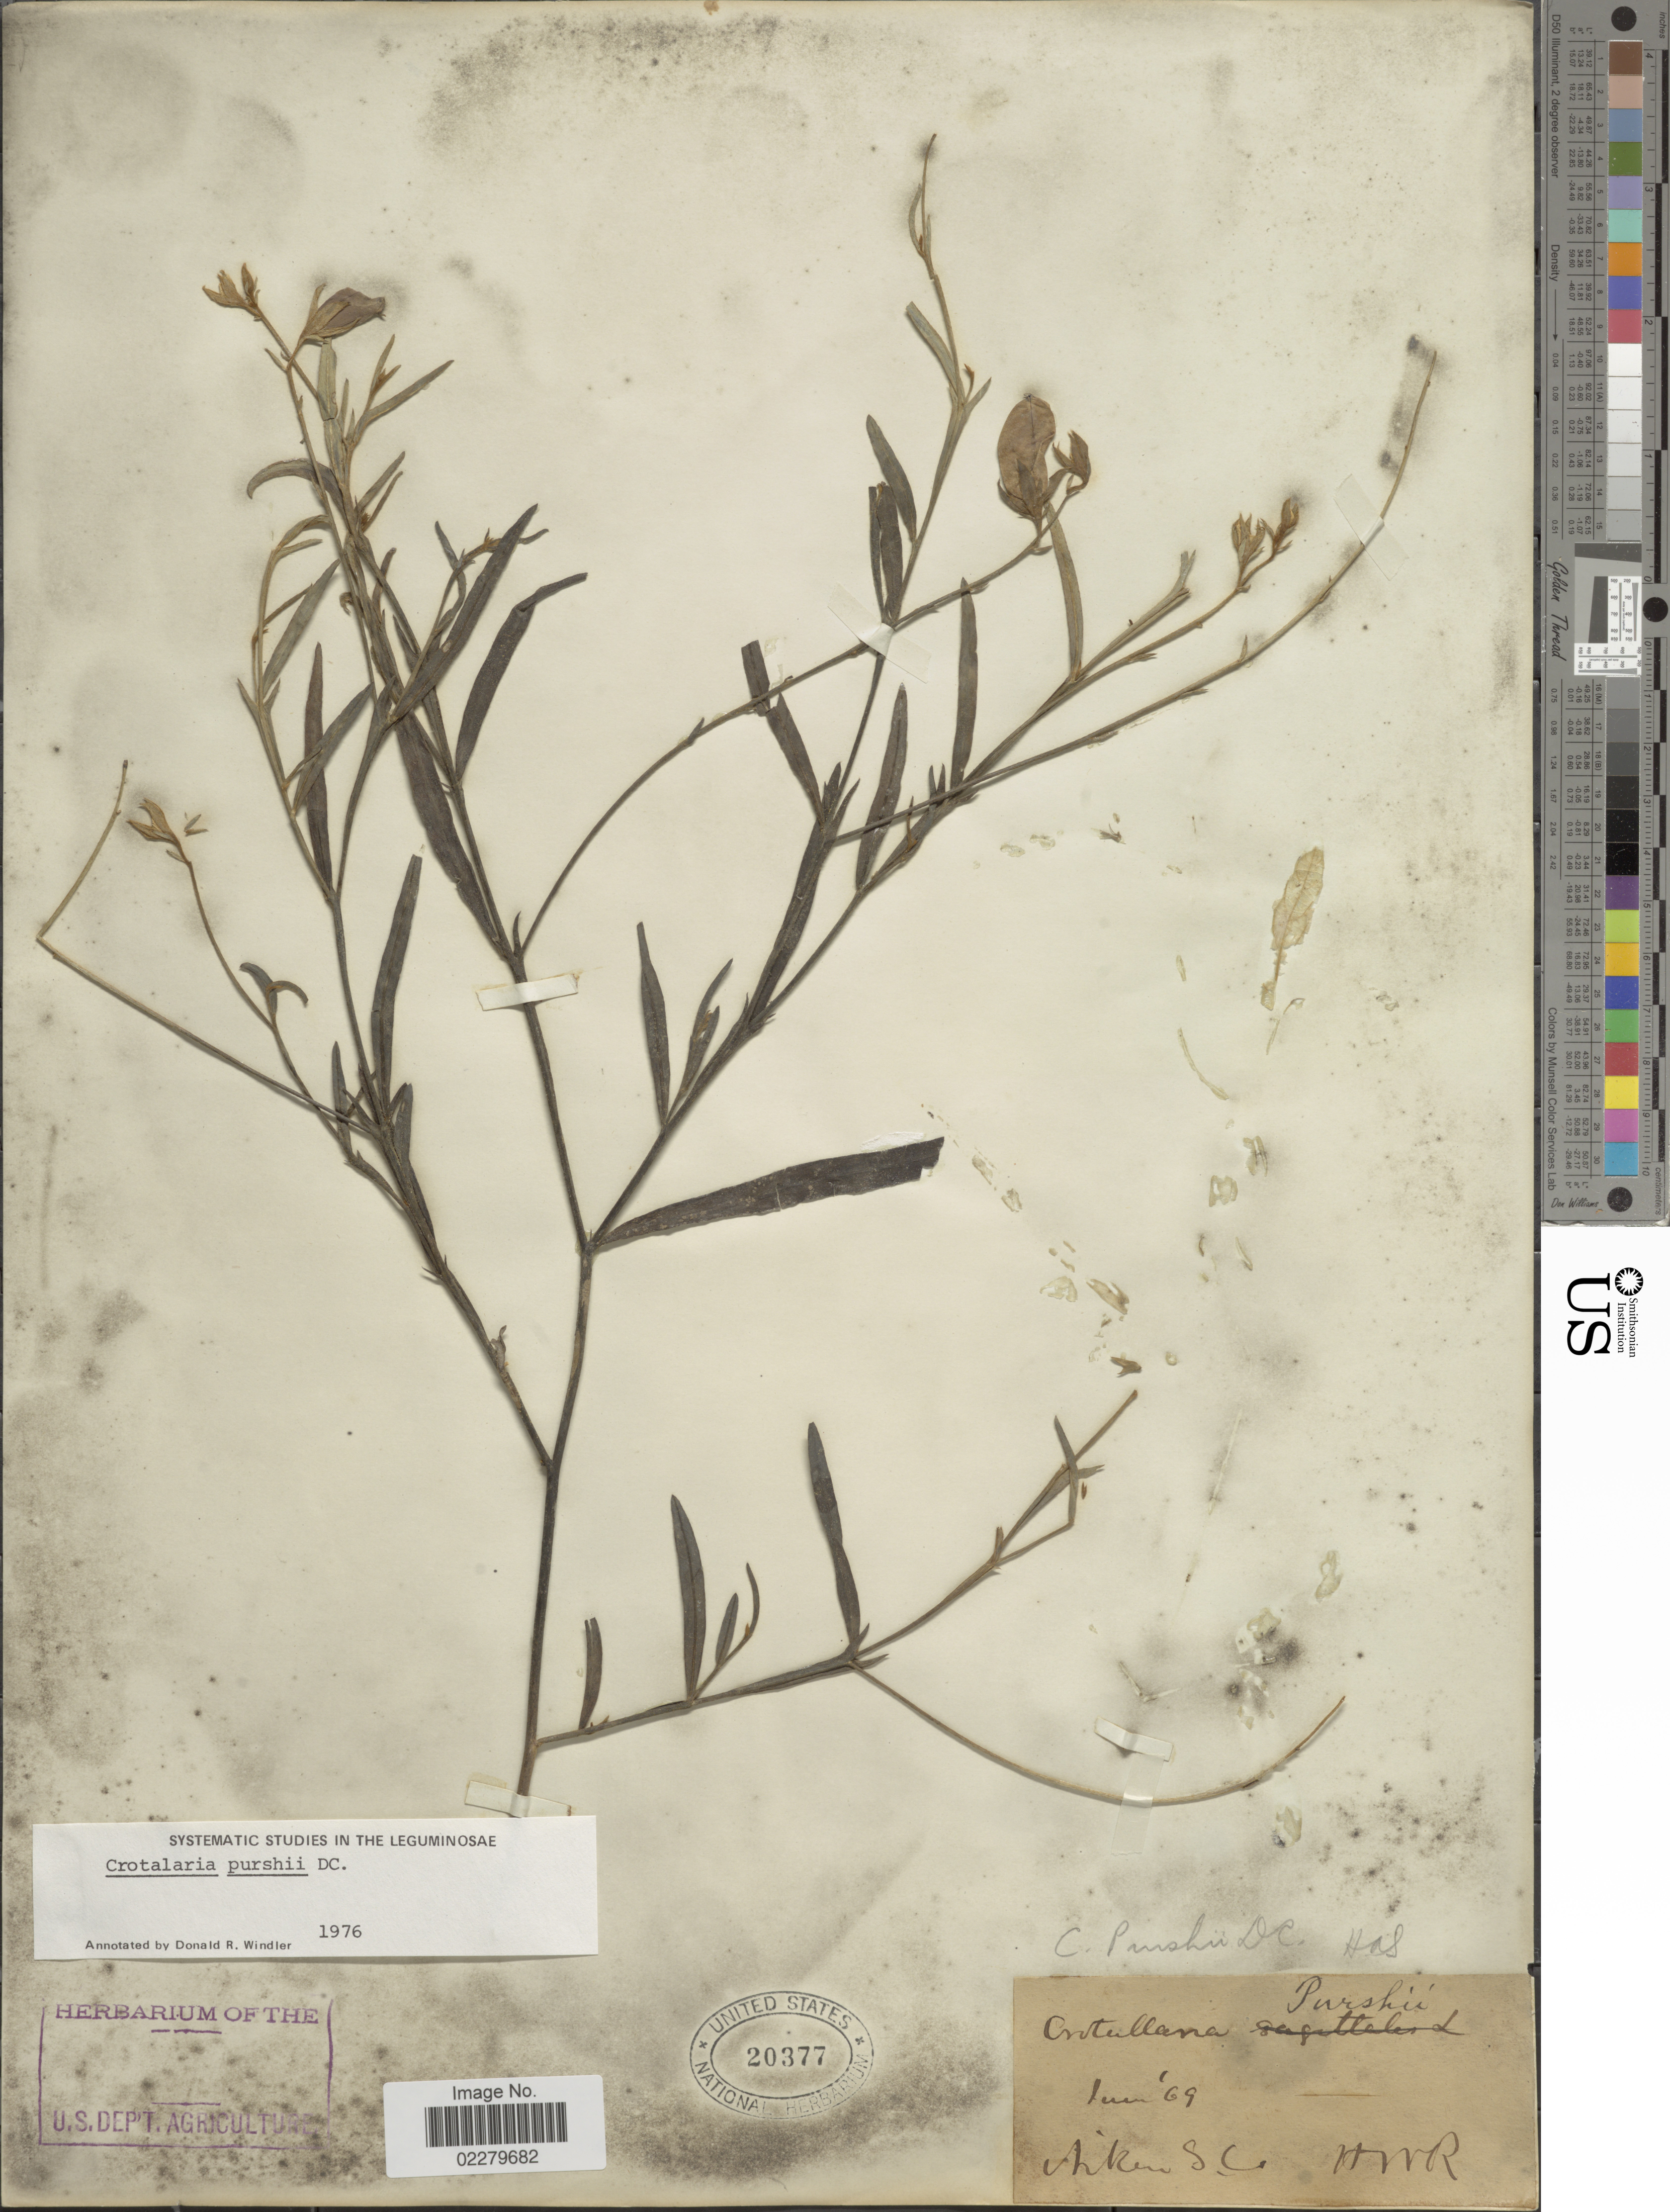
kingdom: Plantae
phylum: Tracheophyta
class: Magnoliopsida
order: Fabales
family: Fabaceae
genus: Crotalaria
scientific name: Crotalaria purshii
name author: DC.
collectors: H. W. R.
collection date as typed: Transcribed d/m/y: /6/69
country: United States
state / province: South Carolina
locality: Aiken, S.C.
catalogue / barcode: US 20377